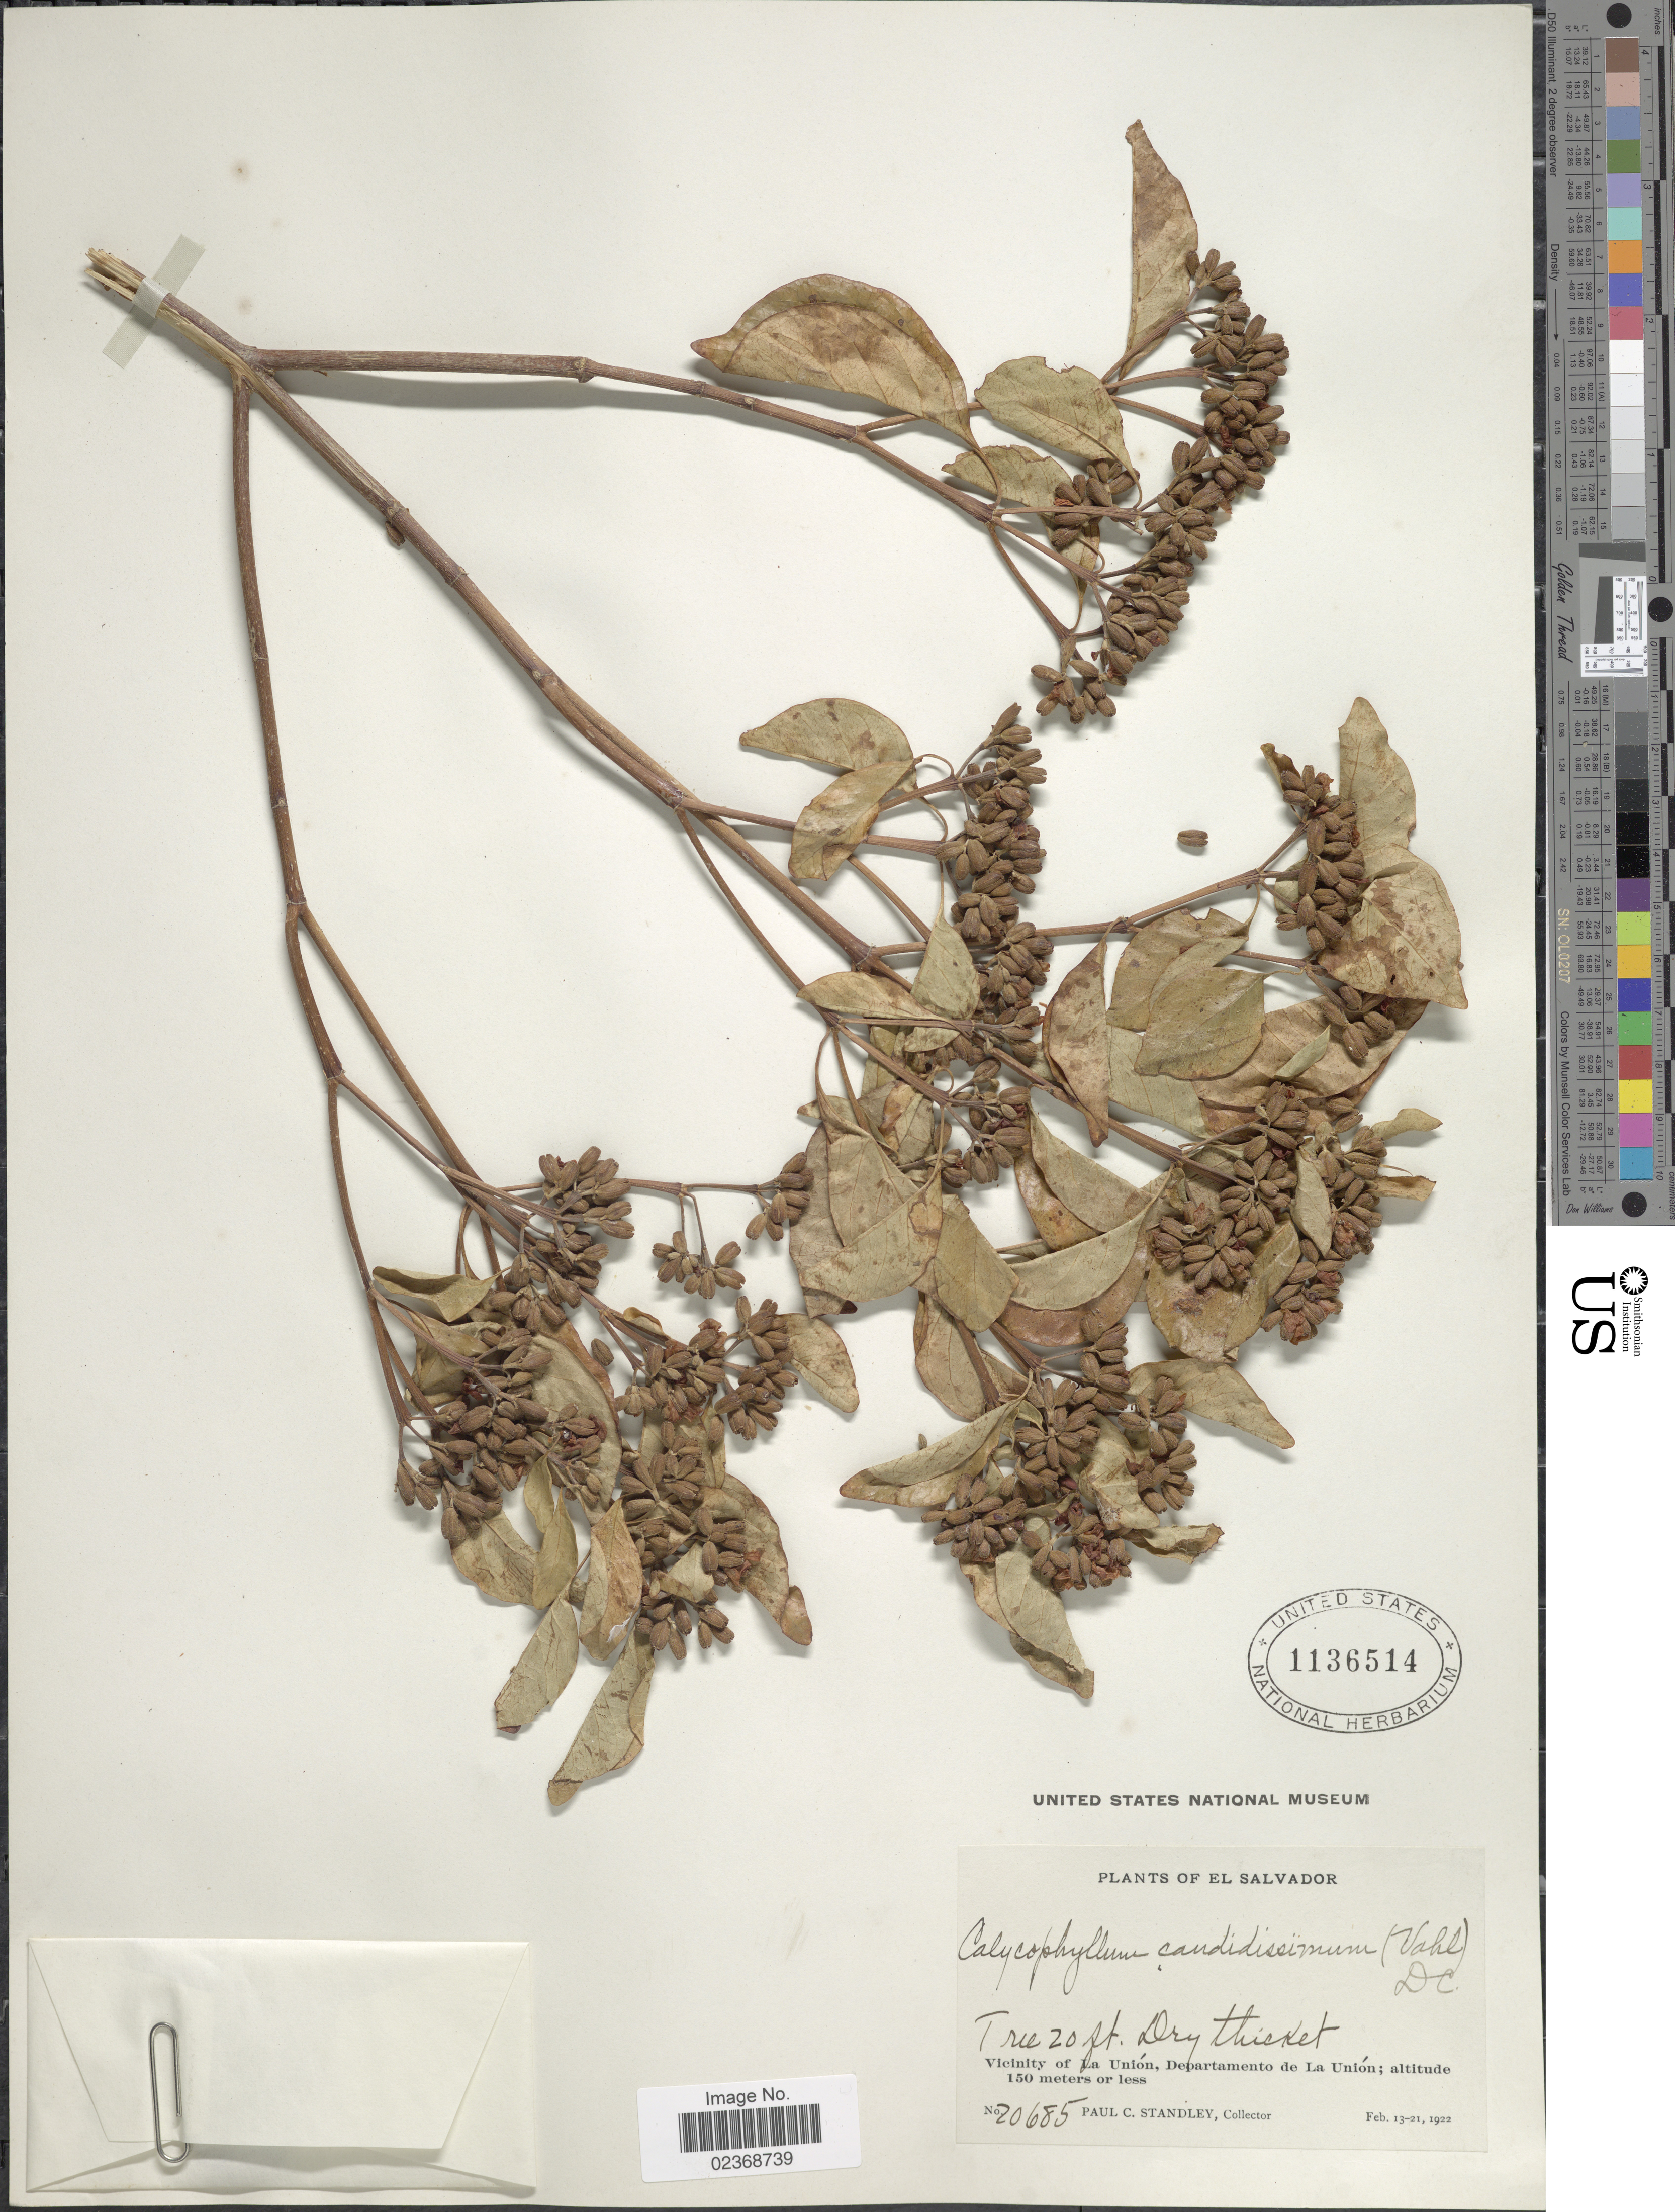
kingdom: Plantae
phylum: Tracheophyta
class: Magnoliopsida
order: Gentianales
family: Rubiaceae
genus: Calycophyllum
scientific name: Calycophyllum candidissimum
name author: (Vahl) DC.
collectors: P. C. Standley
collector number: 20685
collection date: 1922-02-13/1922-02-21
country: El Salvador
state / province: La Union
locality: Vicinity of La Union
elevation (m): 150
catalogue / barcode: US 1136514